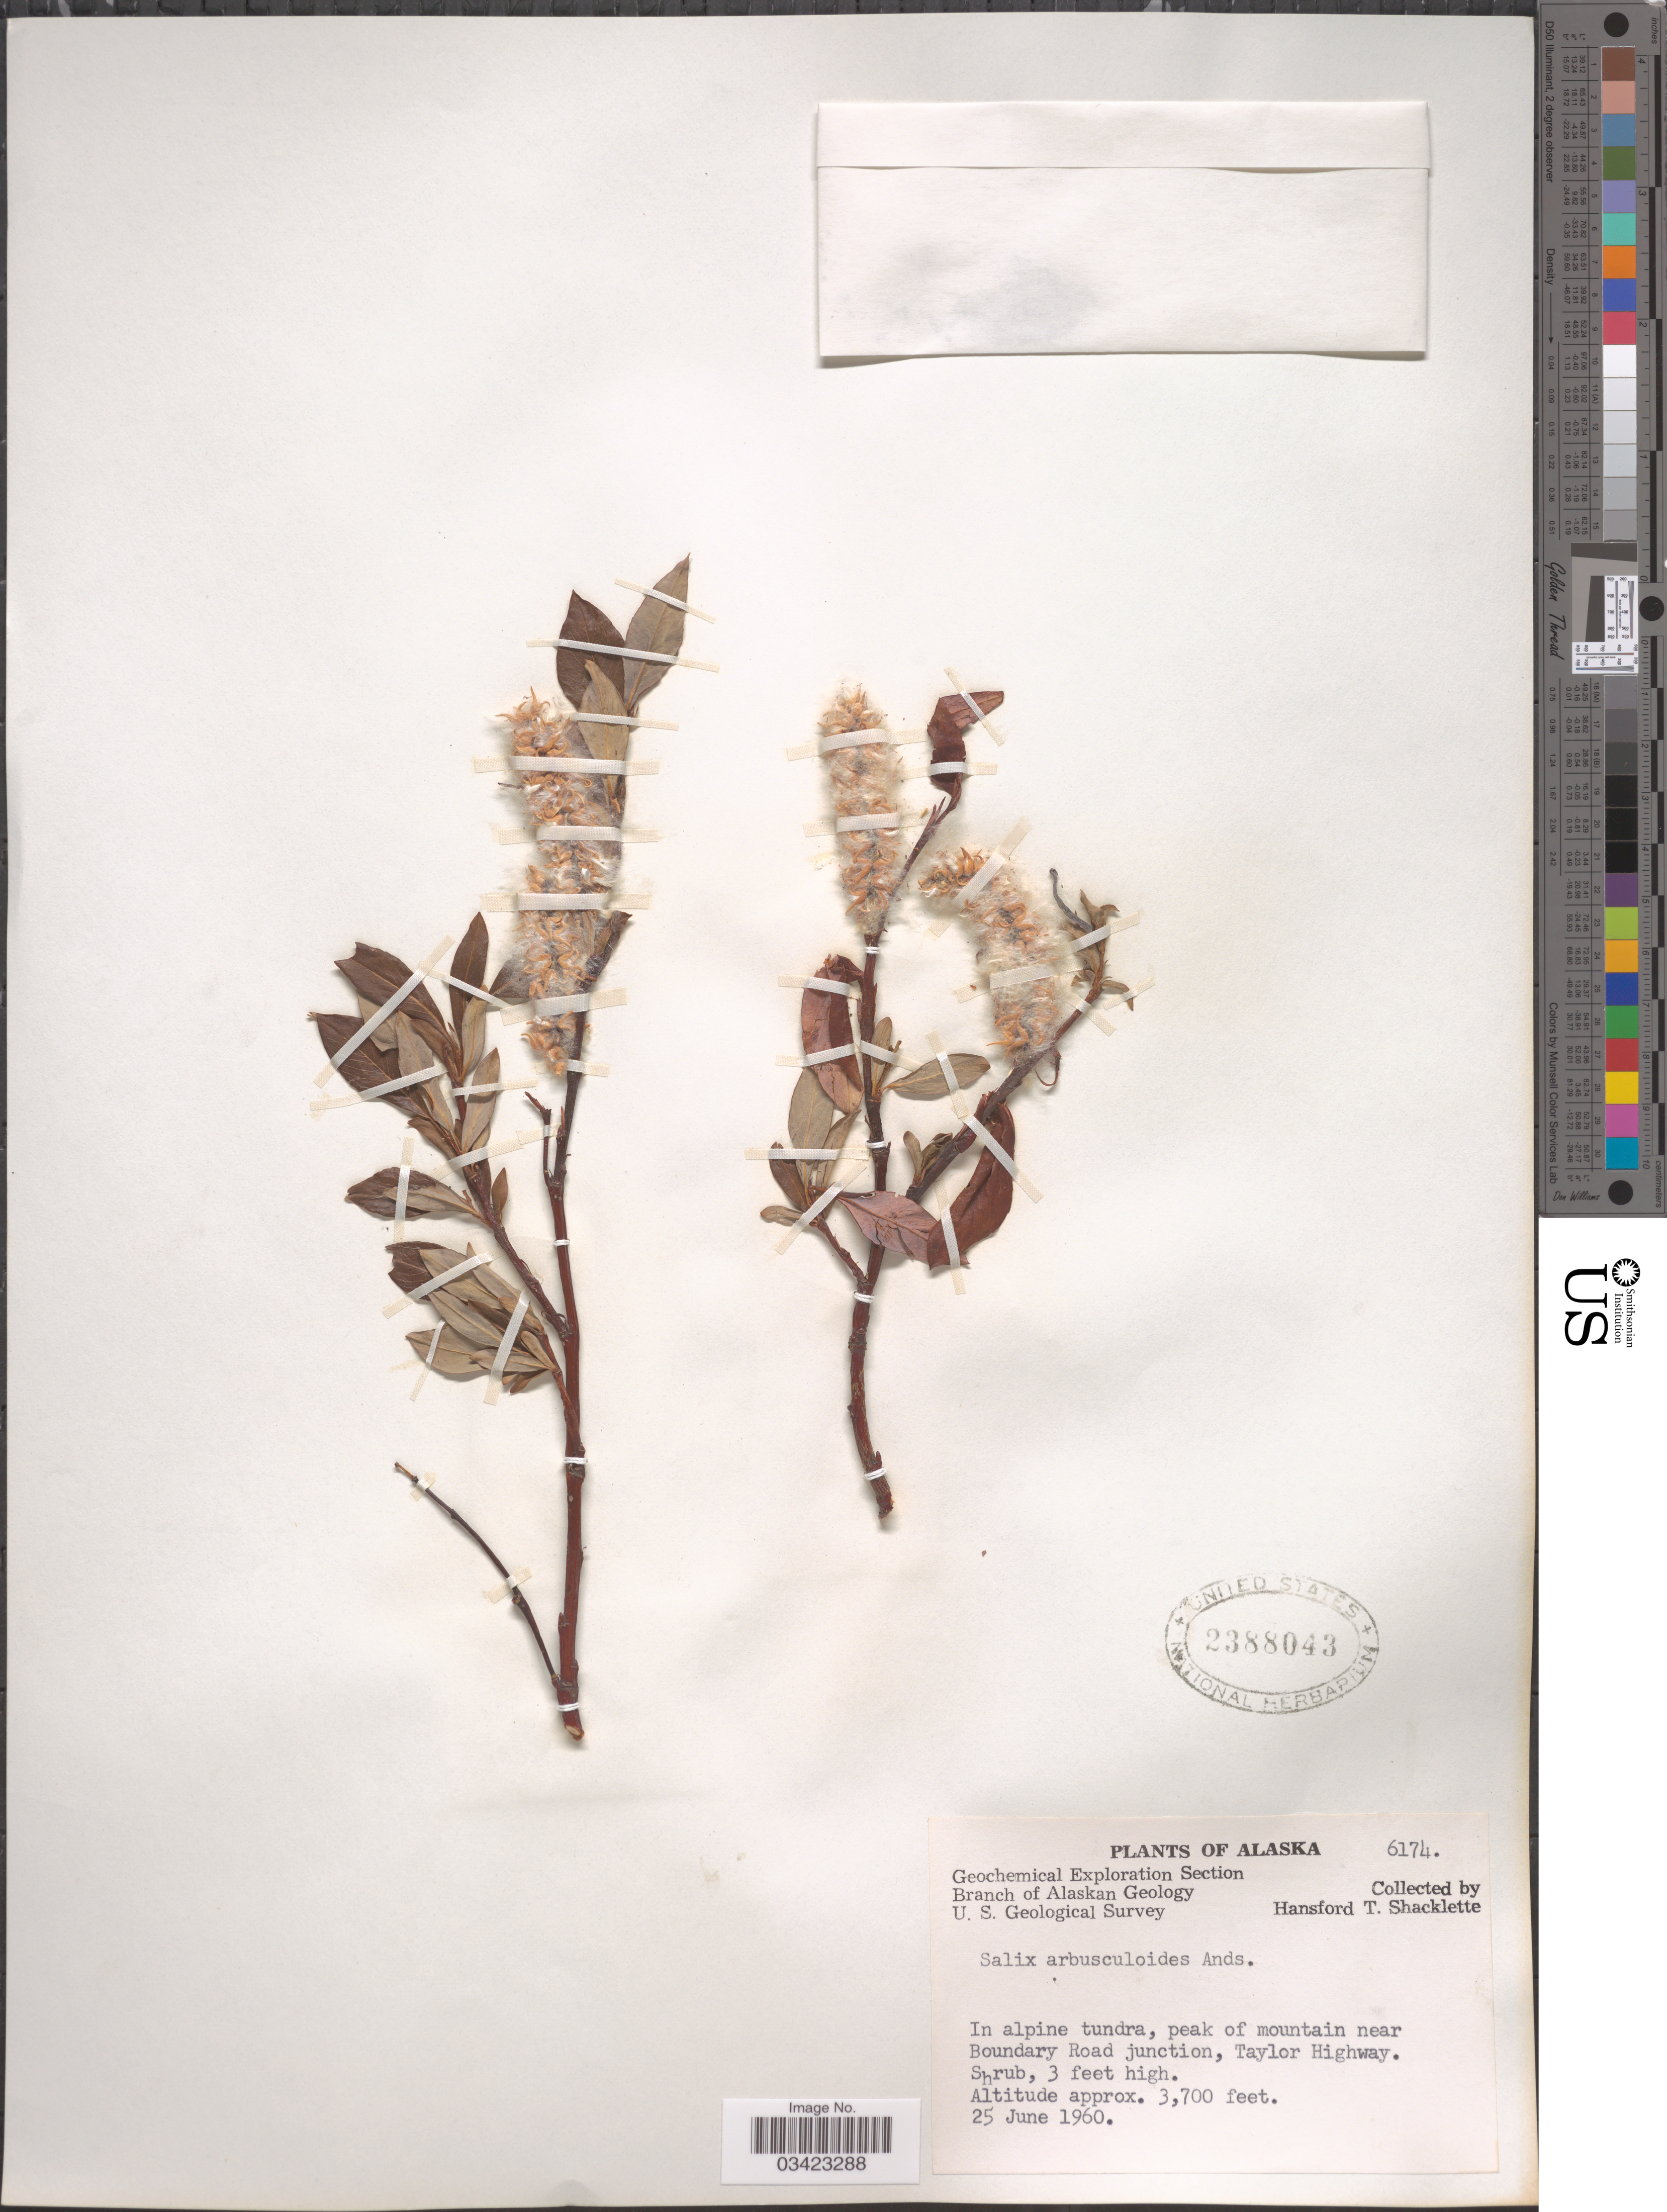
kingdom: Plantae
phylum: Tracheophyta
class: Magnoliopsida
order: Malpighiales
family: Salicaceae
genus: Salix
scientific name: Salix arbusculoides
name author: Andersson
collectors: H. Shacklette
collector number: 6174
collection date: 1960-06-25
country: United States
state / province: Alaska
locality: In alpine tundra, peak of mountain near Boundary Road junction, Taylor Highway.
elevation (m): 1128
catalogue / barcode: US 2388043